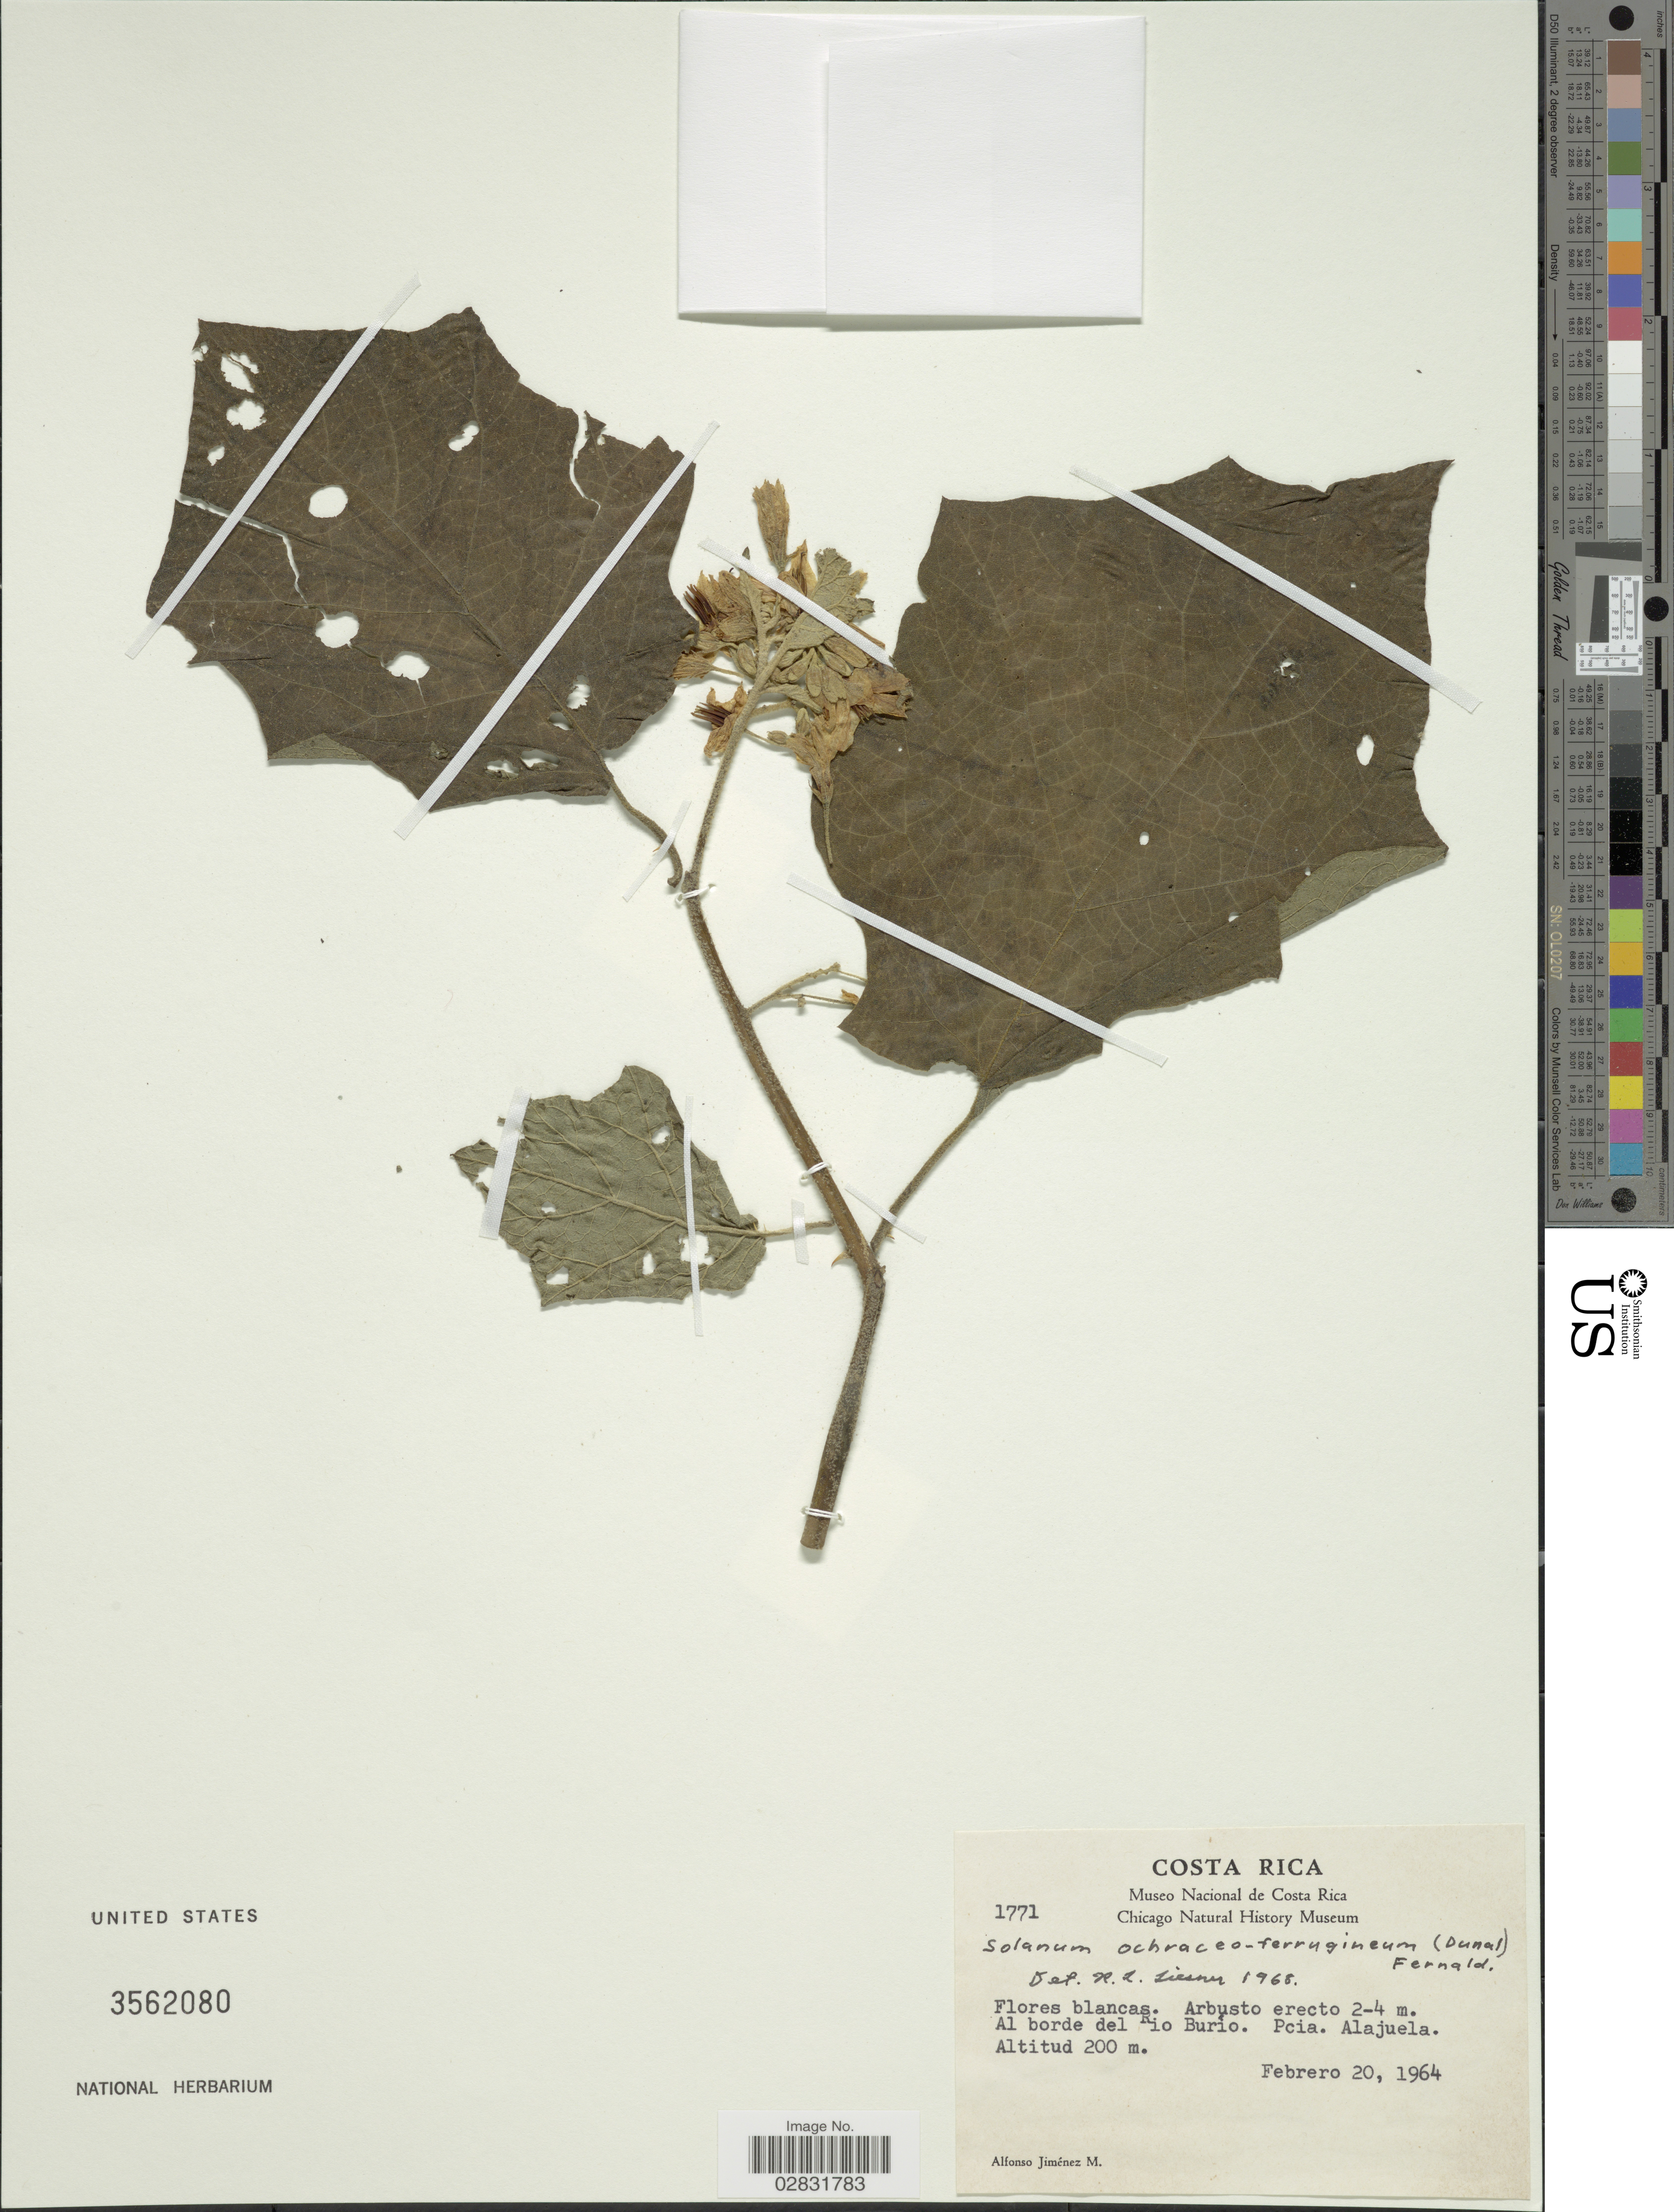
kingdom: Plantae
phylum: Tracheophyta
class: Magnoliopsida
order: Solanales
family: Solanaceae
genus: Solanum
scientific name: Solanum ochraceo-ferrugineum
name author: (Dunal) Fernald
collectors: A. Jimenez M.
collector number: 1771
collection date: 1964-02-20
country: Costa Rica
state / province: Alajuela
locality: Al borde del Rio Burío.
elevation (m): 200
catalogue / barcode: US 3562080